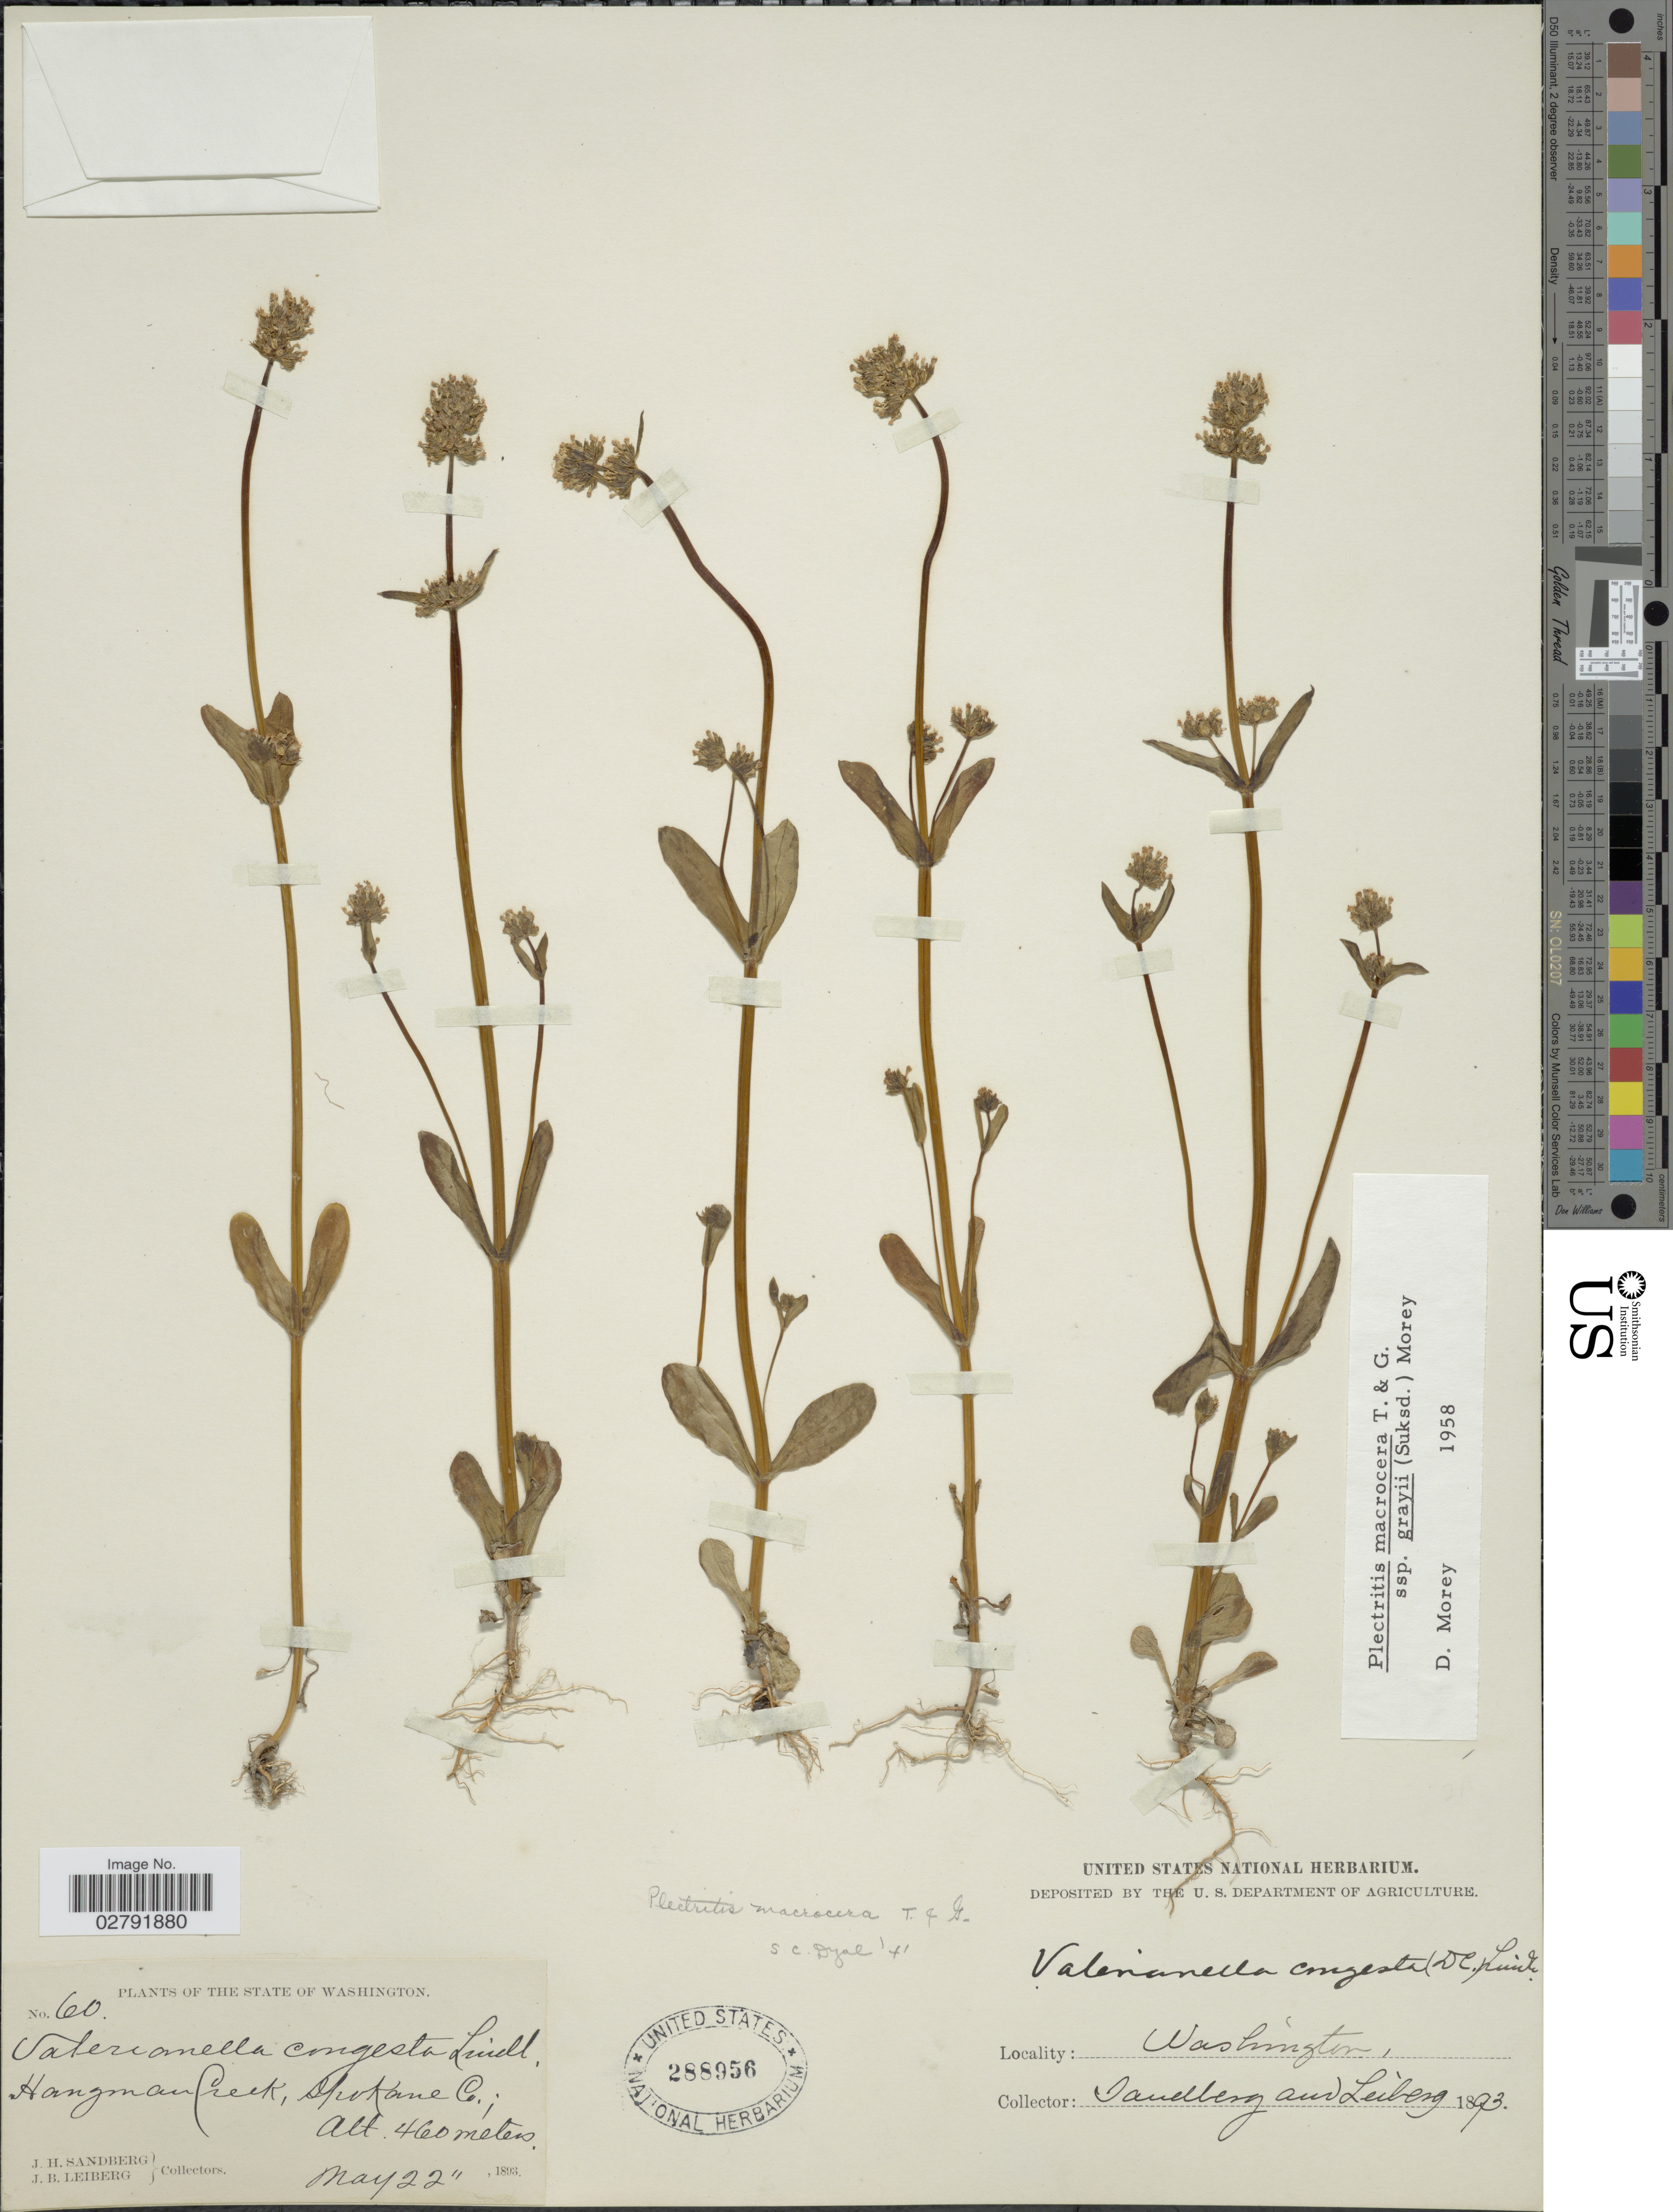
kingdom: Plantae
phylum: Tracheophyta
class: Magnoliopsida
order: Dipsacales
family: Caprifoliaceae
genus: Plectritis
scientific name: Plectritis macrocera subsp. grayi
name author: (Suksd.) Morey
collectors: J. H. Sandberg & J. B. Leiberg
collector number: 60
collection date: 1893-05-22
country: United States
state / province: Washington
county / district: Spokane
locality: Hangman Creek, Spokane Co.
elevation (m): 460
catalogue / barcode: US 288956